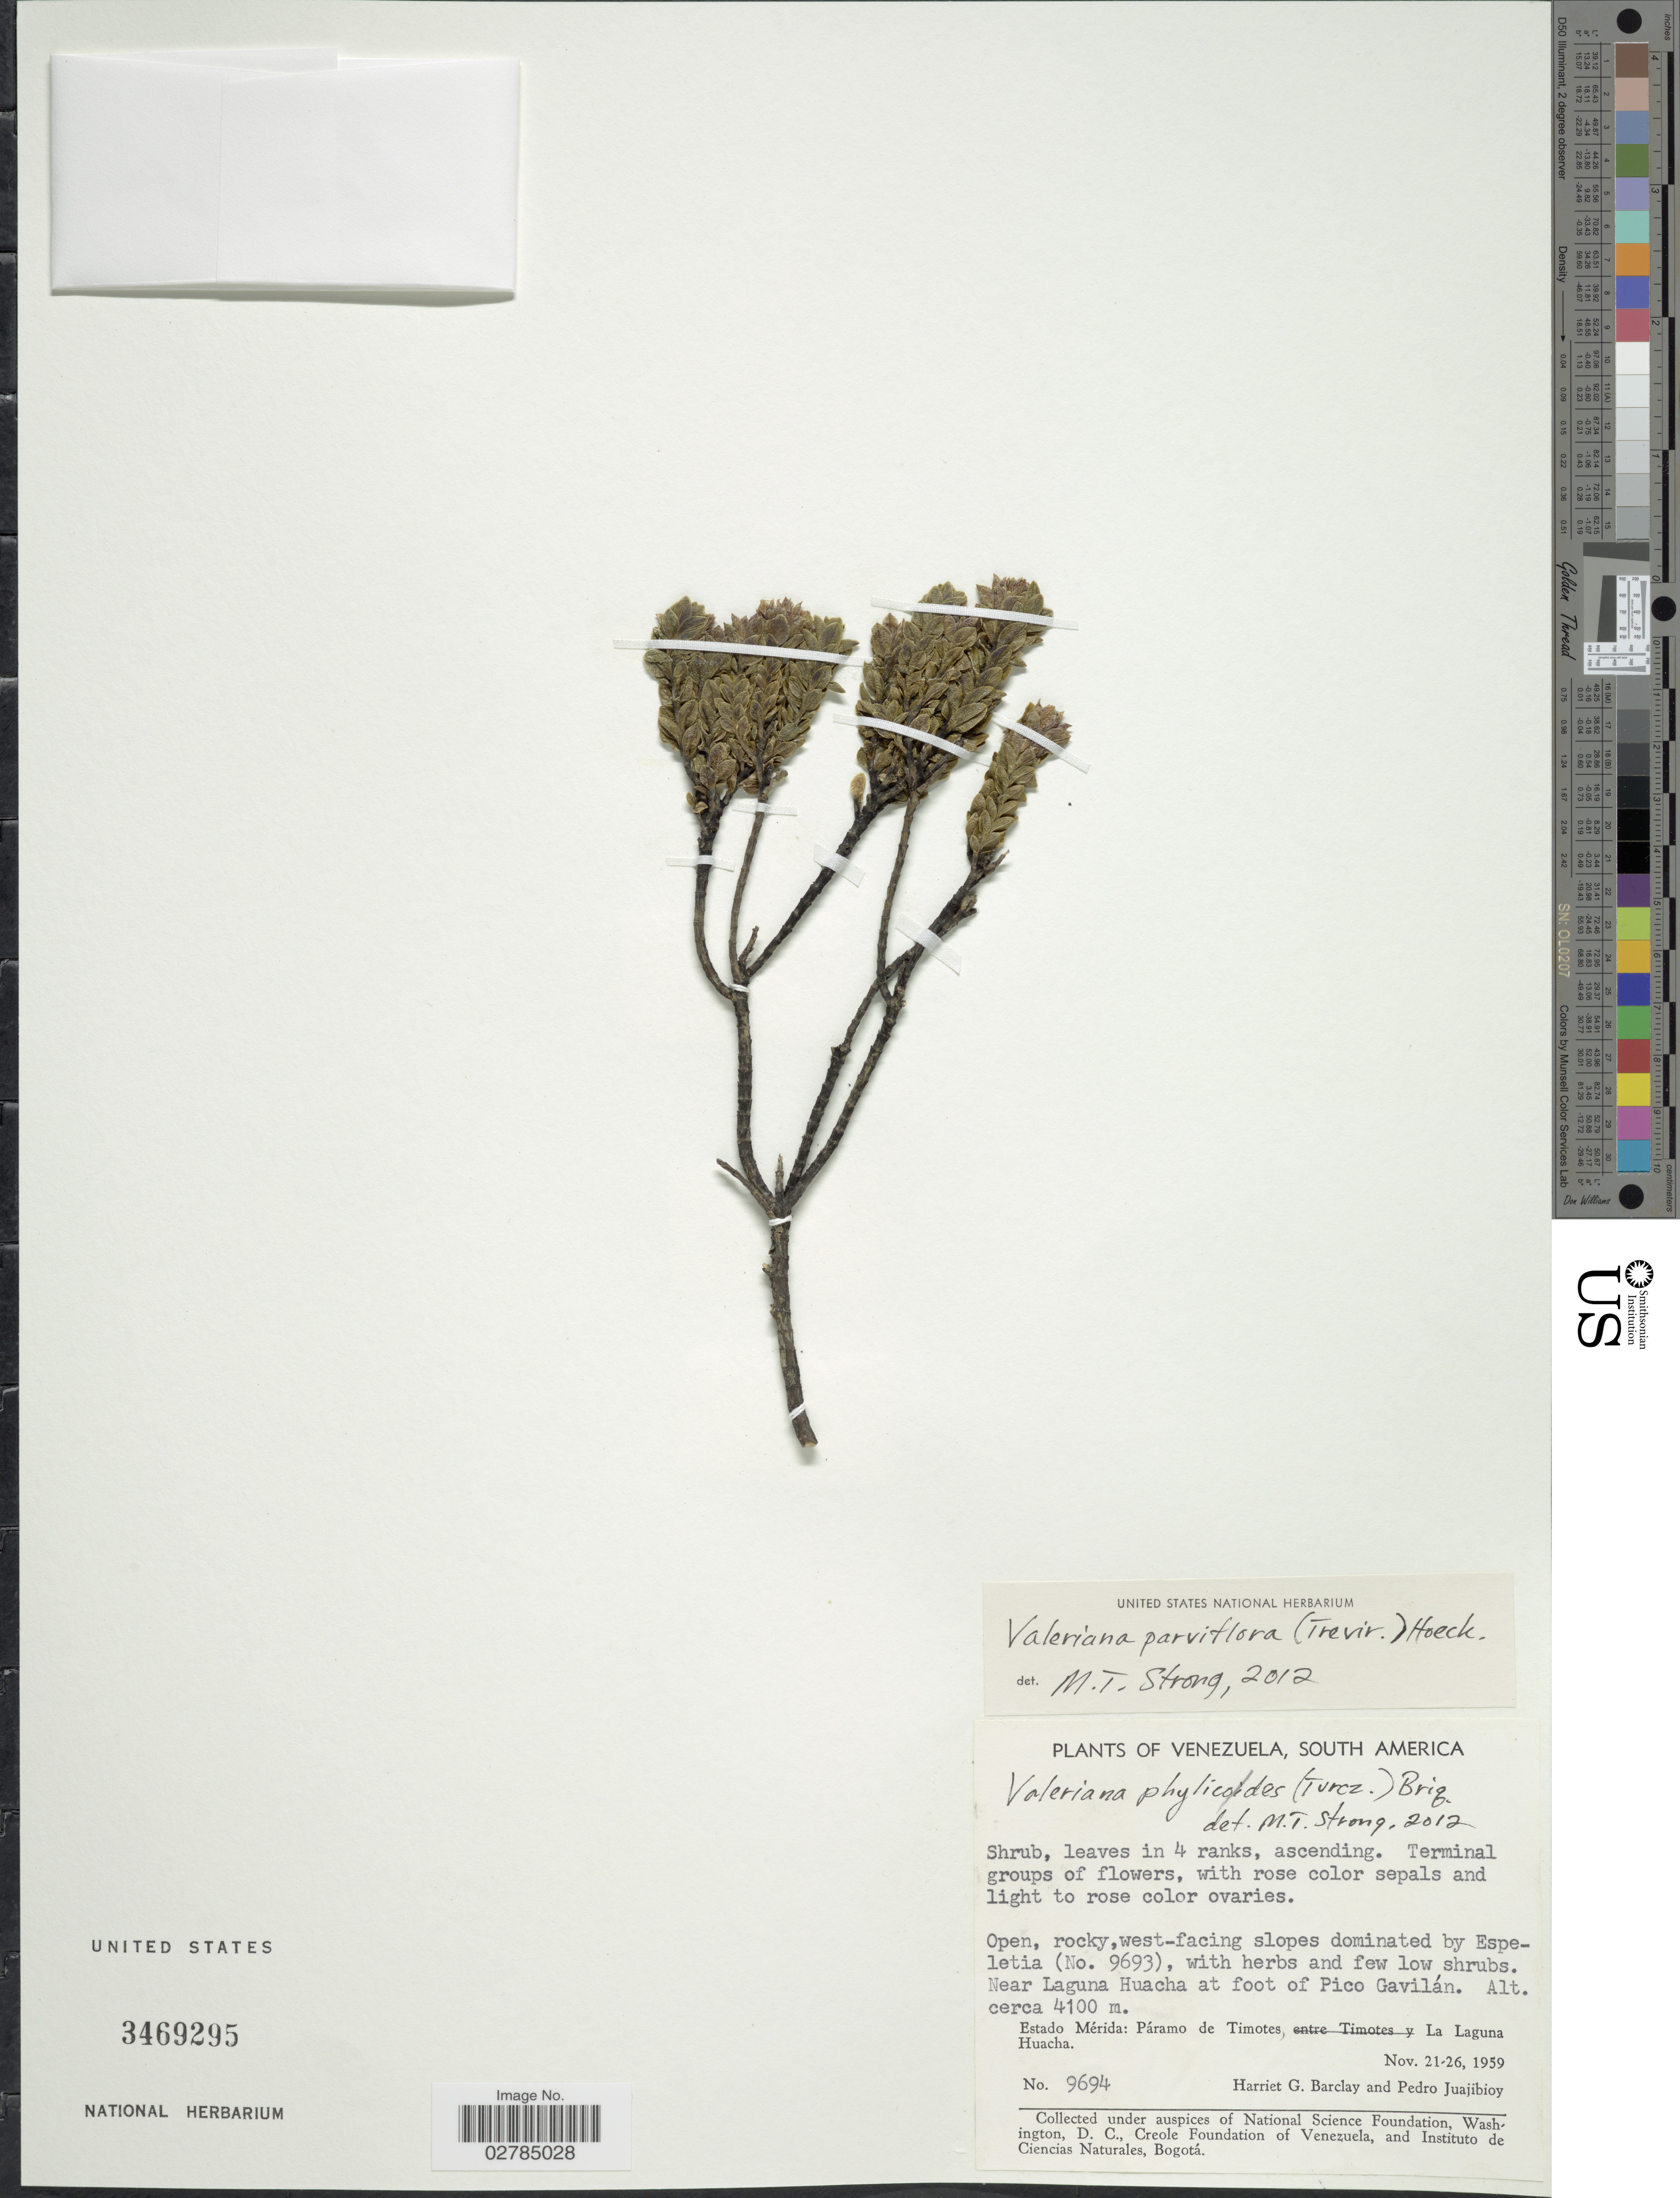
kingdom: Plantae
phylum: Tracheophyta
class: Magnoliopsida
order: Dipsacales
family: Caprifoliaceae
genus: Valeriana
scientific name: Valeriana parviflora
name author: Miégev.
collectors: H. G. Barclay & P. Juajibioy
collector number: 9694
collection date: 1959-11-21/1959-11-26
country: Venezuela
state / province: Mérida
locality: Near Laguna Huacha at foot of Pico Gavilán, Estado Mérida, Páramo de Timotes, La Laguna Huacha.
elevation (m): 4100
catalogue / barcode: US 3469295